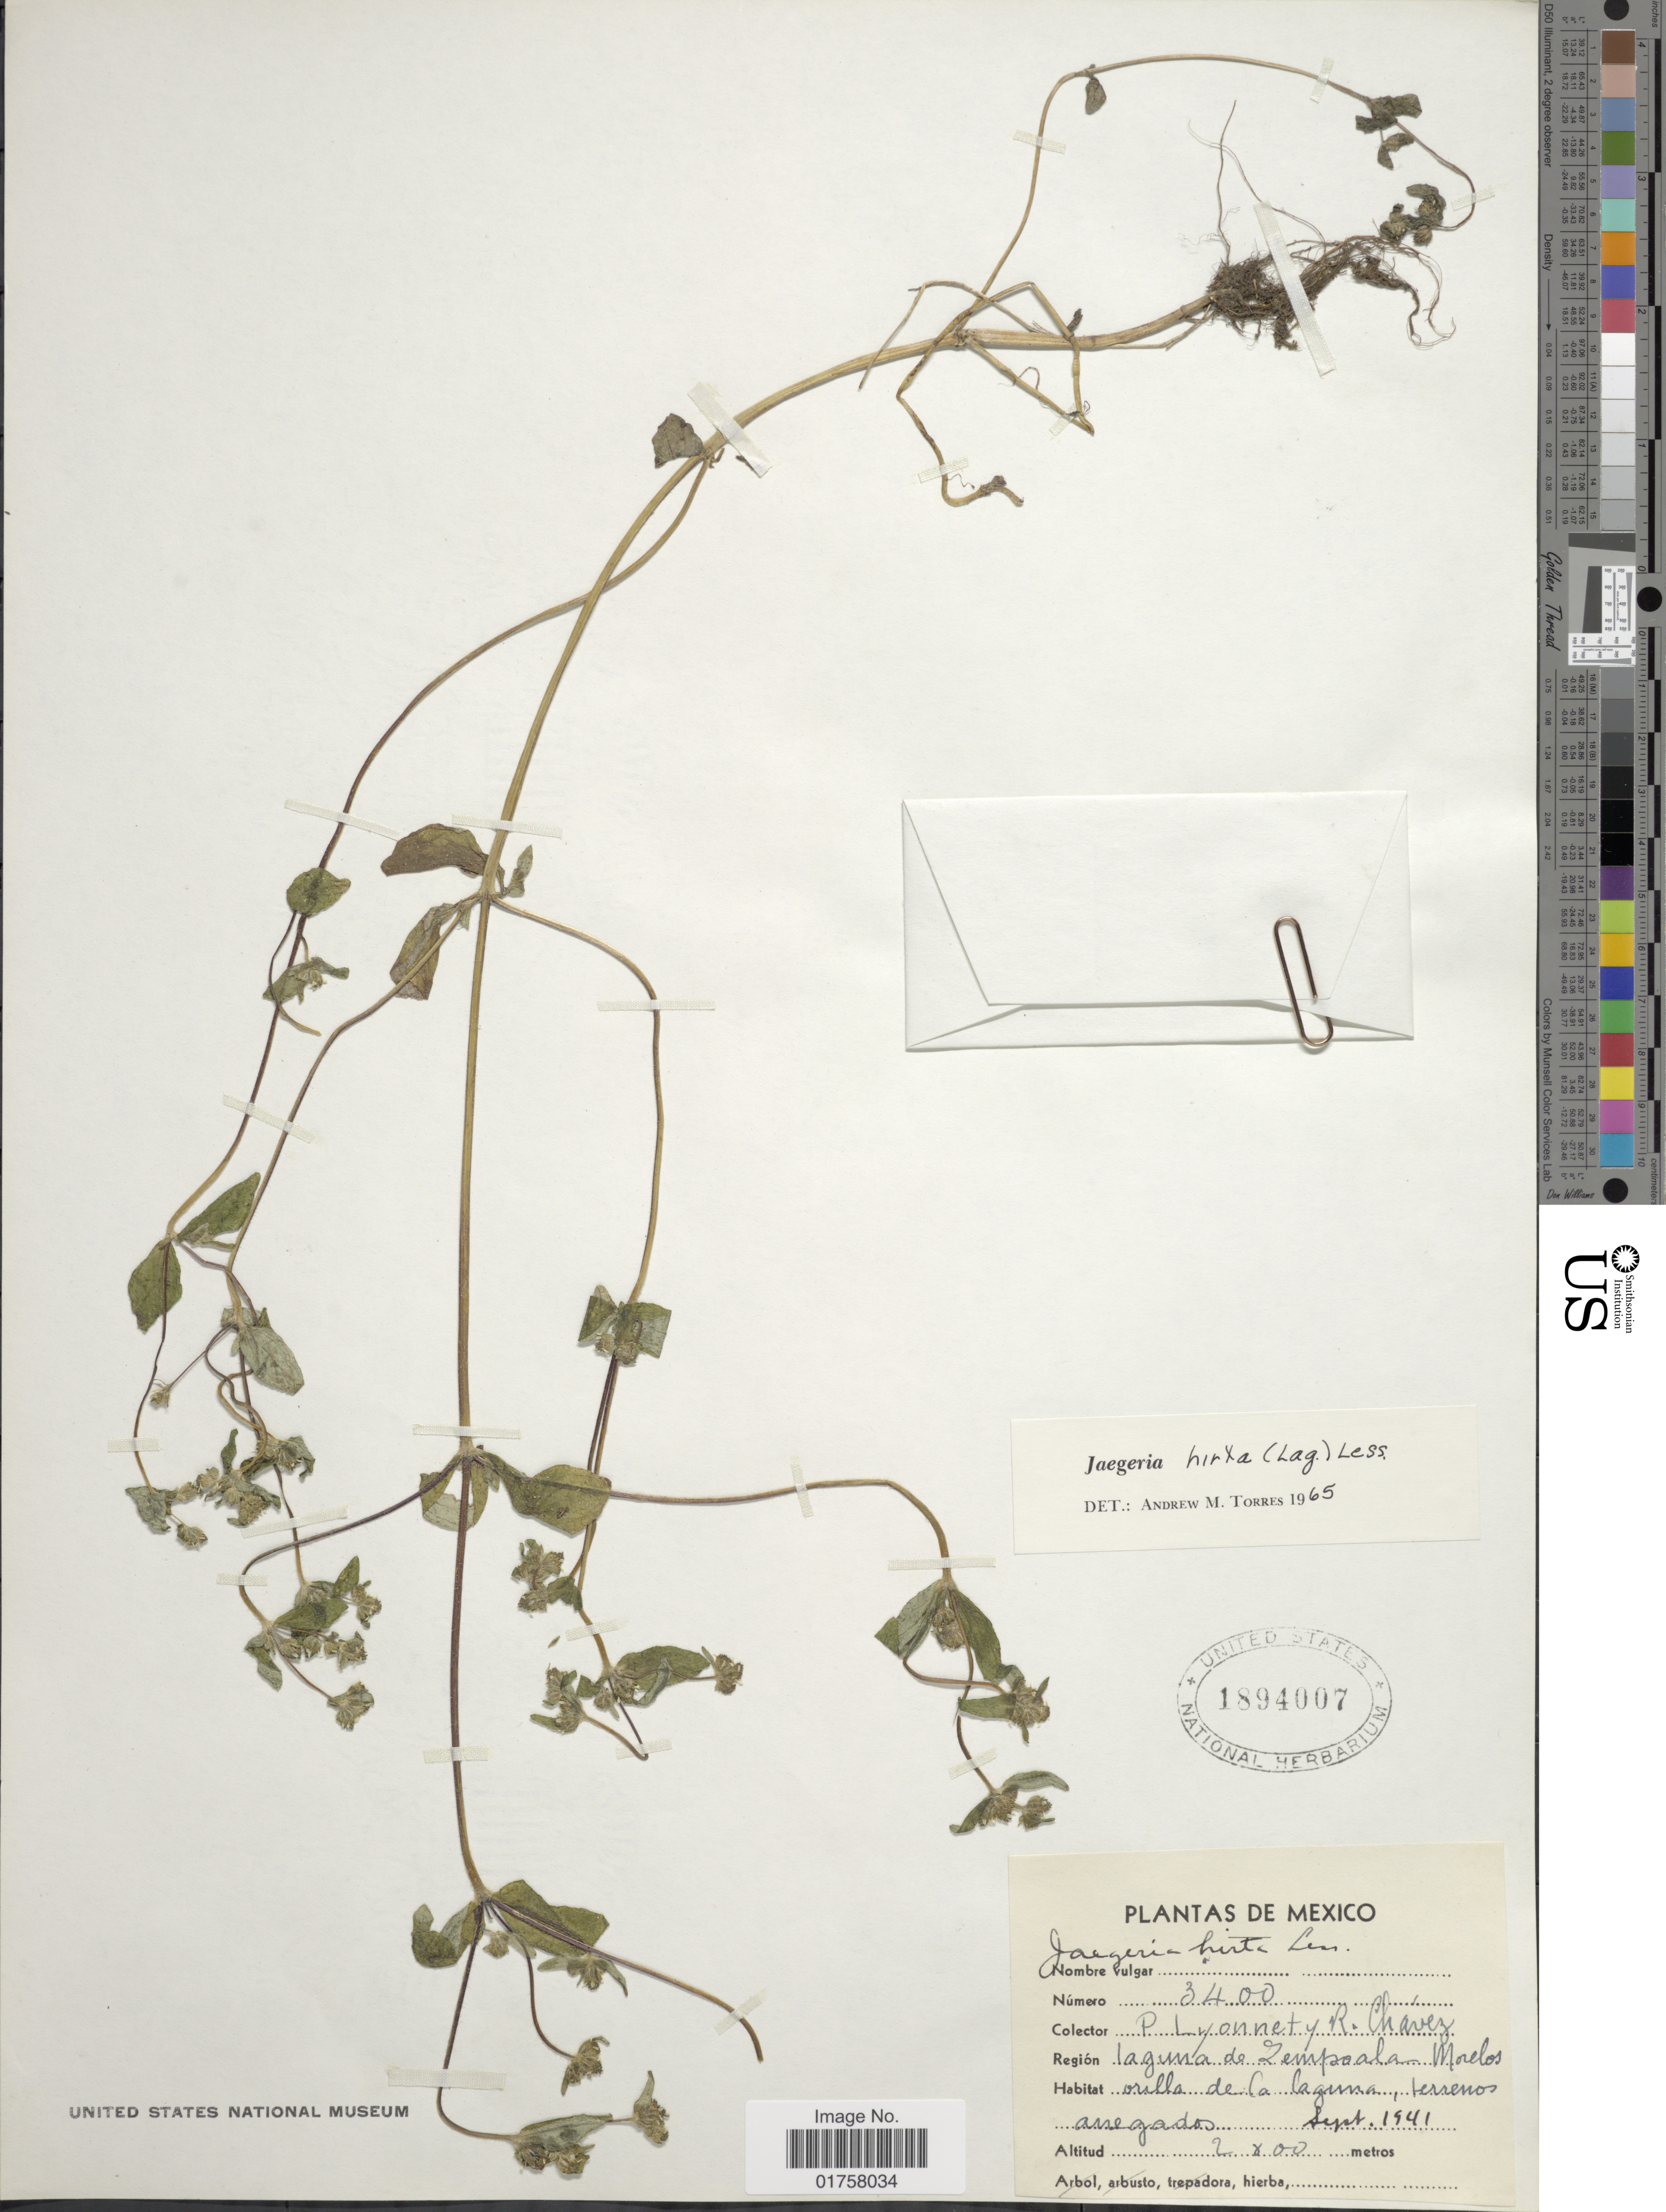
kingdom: Plantae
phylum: Tracheophyta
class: Magnoliopsida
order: Asterales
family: Asteraceae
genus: Jaegeria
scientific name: Jaegeria hirta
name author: (Lag.) Less.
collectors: P. Lyonnet & R. Chávez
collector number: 3400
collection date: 1941-09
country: Mexico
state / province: Morelos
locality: Región laguna de Zempoala, orilla de la laguna, terrenos arregados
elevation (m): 2800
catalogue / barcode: US 1894007